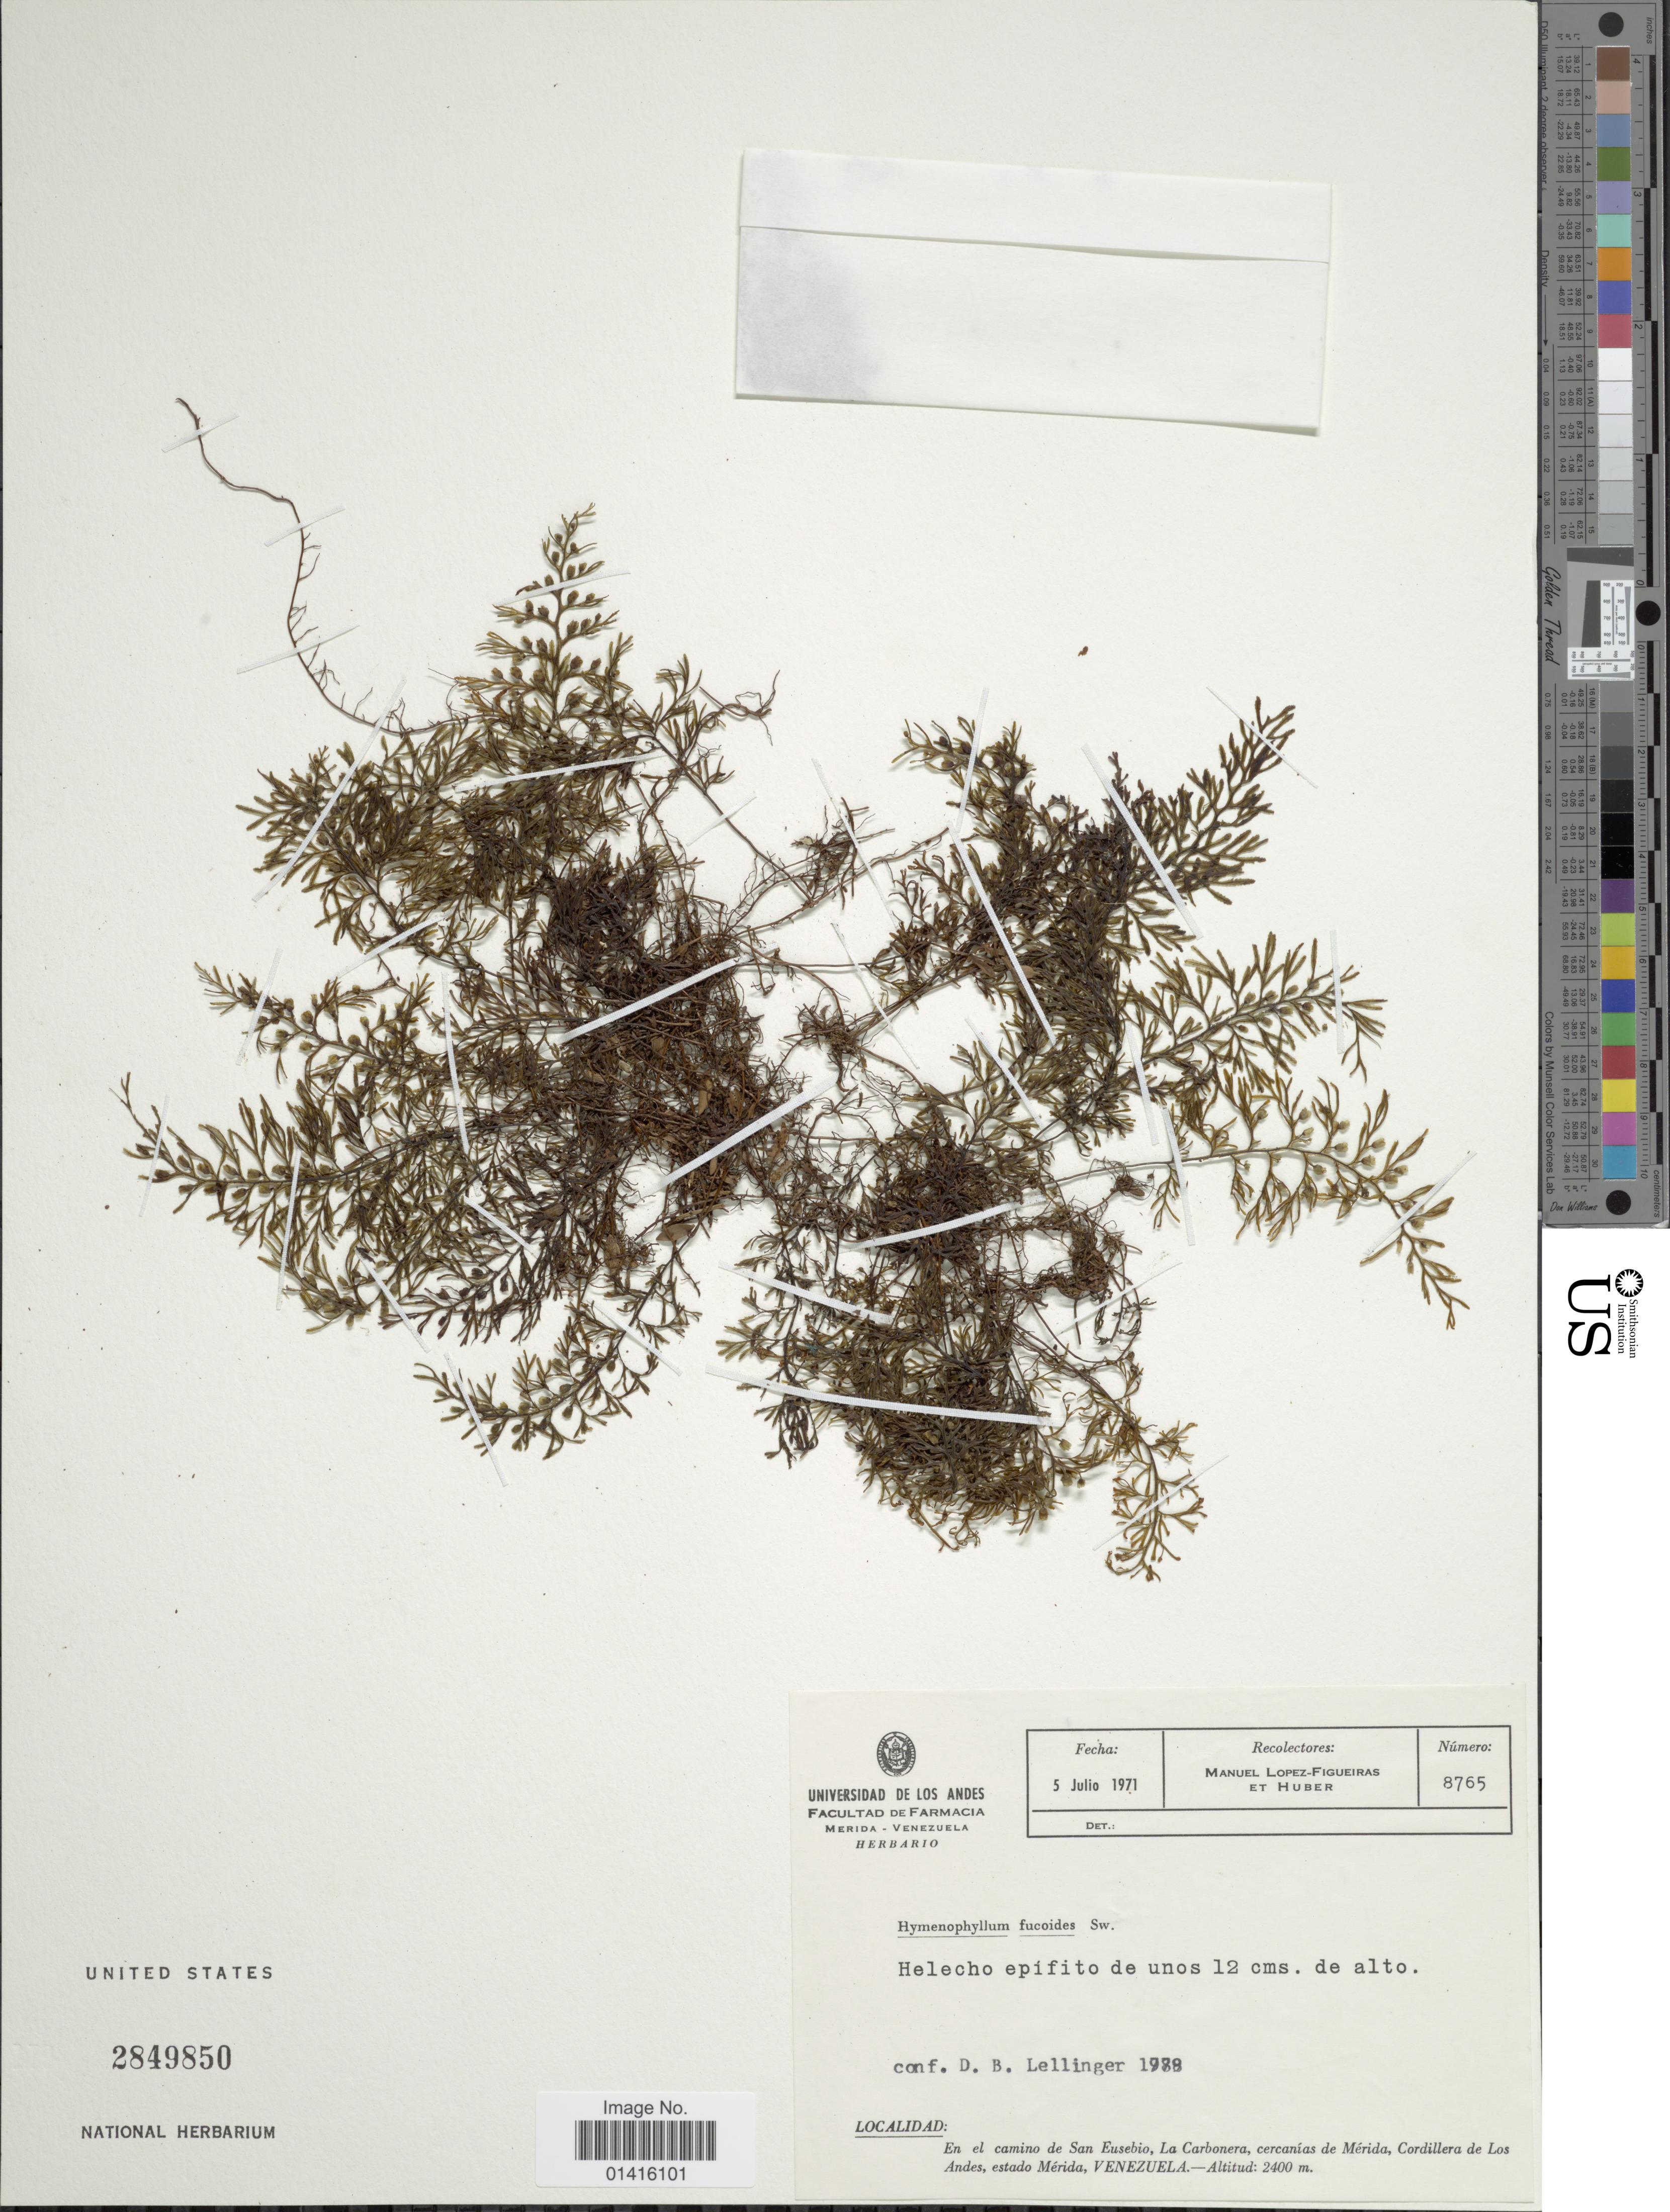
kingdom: Plantae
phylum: Tracheophyta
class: Polypodiopsida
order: Hymenophyllales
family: Hymenophyllaceae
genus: Hymenophyllum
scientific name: Hymenophyllum fucoides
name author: (Sw.) Sw.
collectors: M. Lopéz-F. & Huber, --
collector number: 8765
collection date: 1971-07-05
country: Venezuela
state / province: Mérida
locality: En el camino de San Eusebio, La Carbonera, cercanias de Mérida, cordillera de Los Andes, estado Mérida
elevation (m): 2400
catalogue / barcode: US 2849850